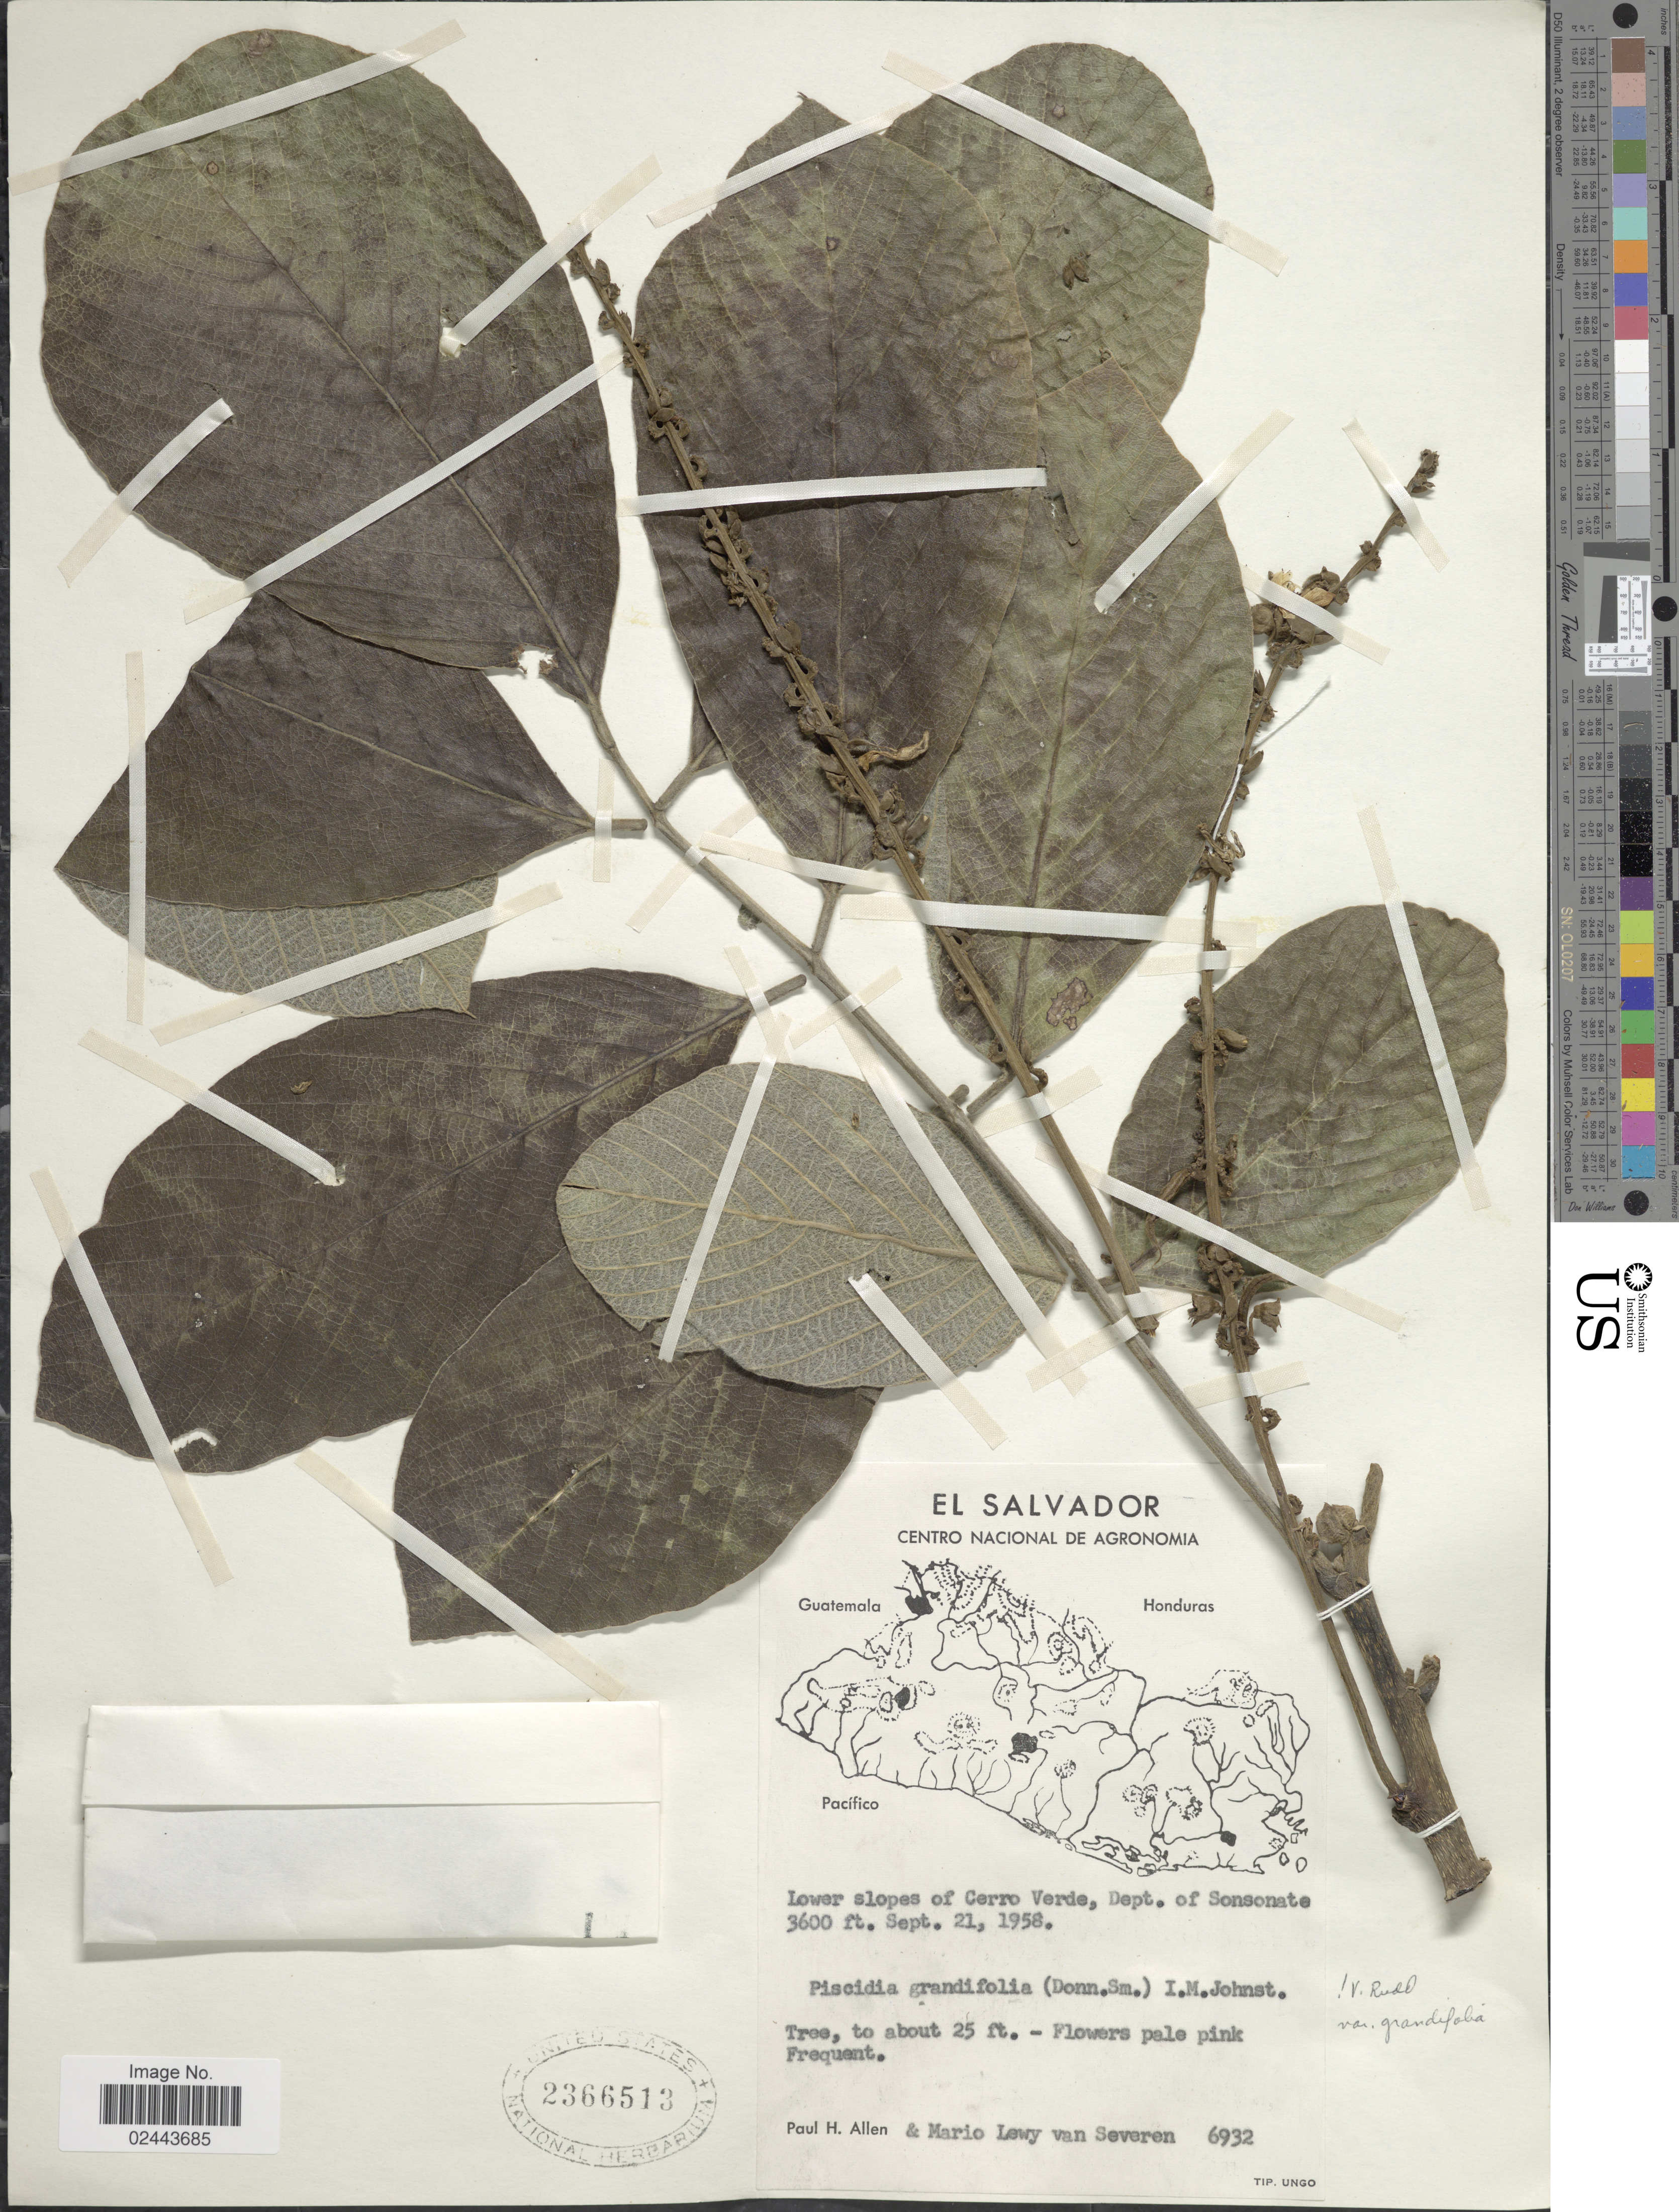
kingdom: Plantae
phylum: Tracheophyta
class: Magnoliopsida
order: Fabales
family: Fabaceae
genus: Piscidia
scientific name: Piscidia grandifolia var. grandifolia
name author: (Donn. Sm.) I.M. Johnst.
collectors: P. H. Allen & M. Van Severen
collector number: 6932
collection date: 1958-09-21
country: El Salvador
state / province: Sonsonate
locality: Lower slopes of Cerro Verde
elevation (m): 1097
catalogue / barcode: US 2366513